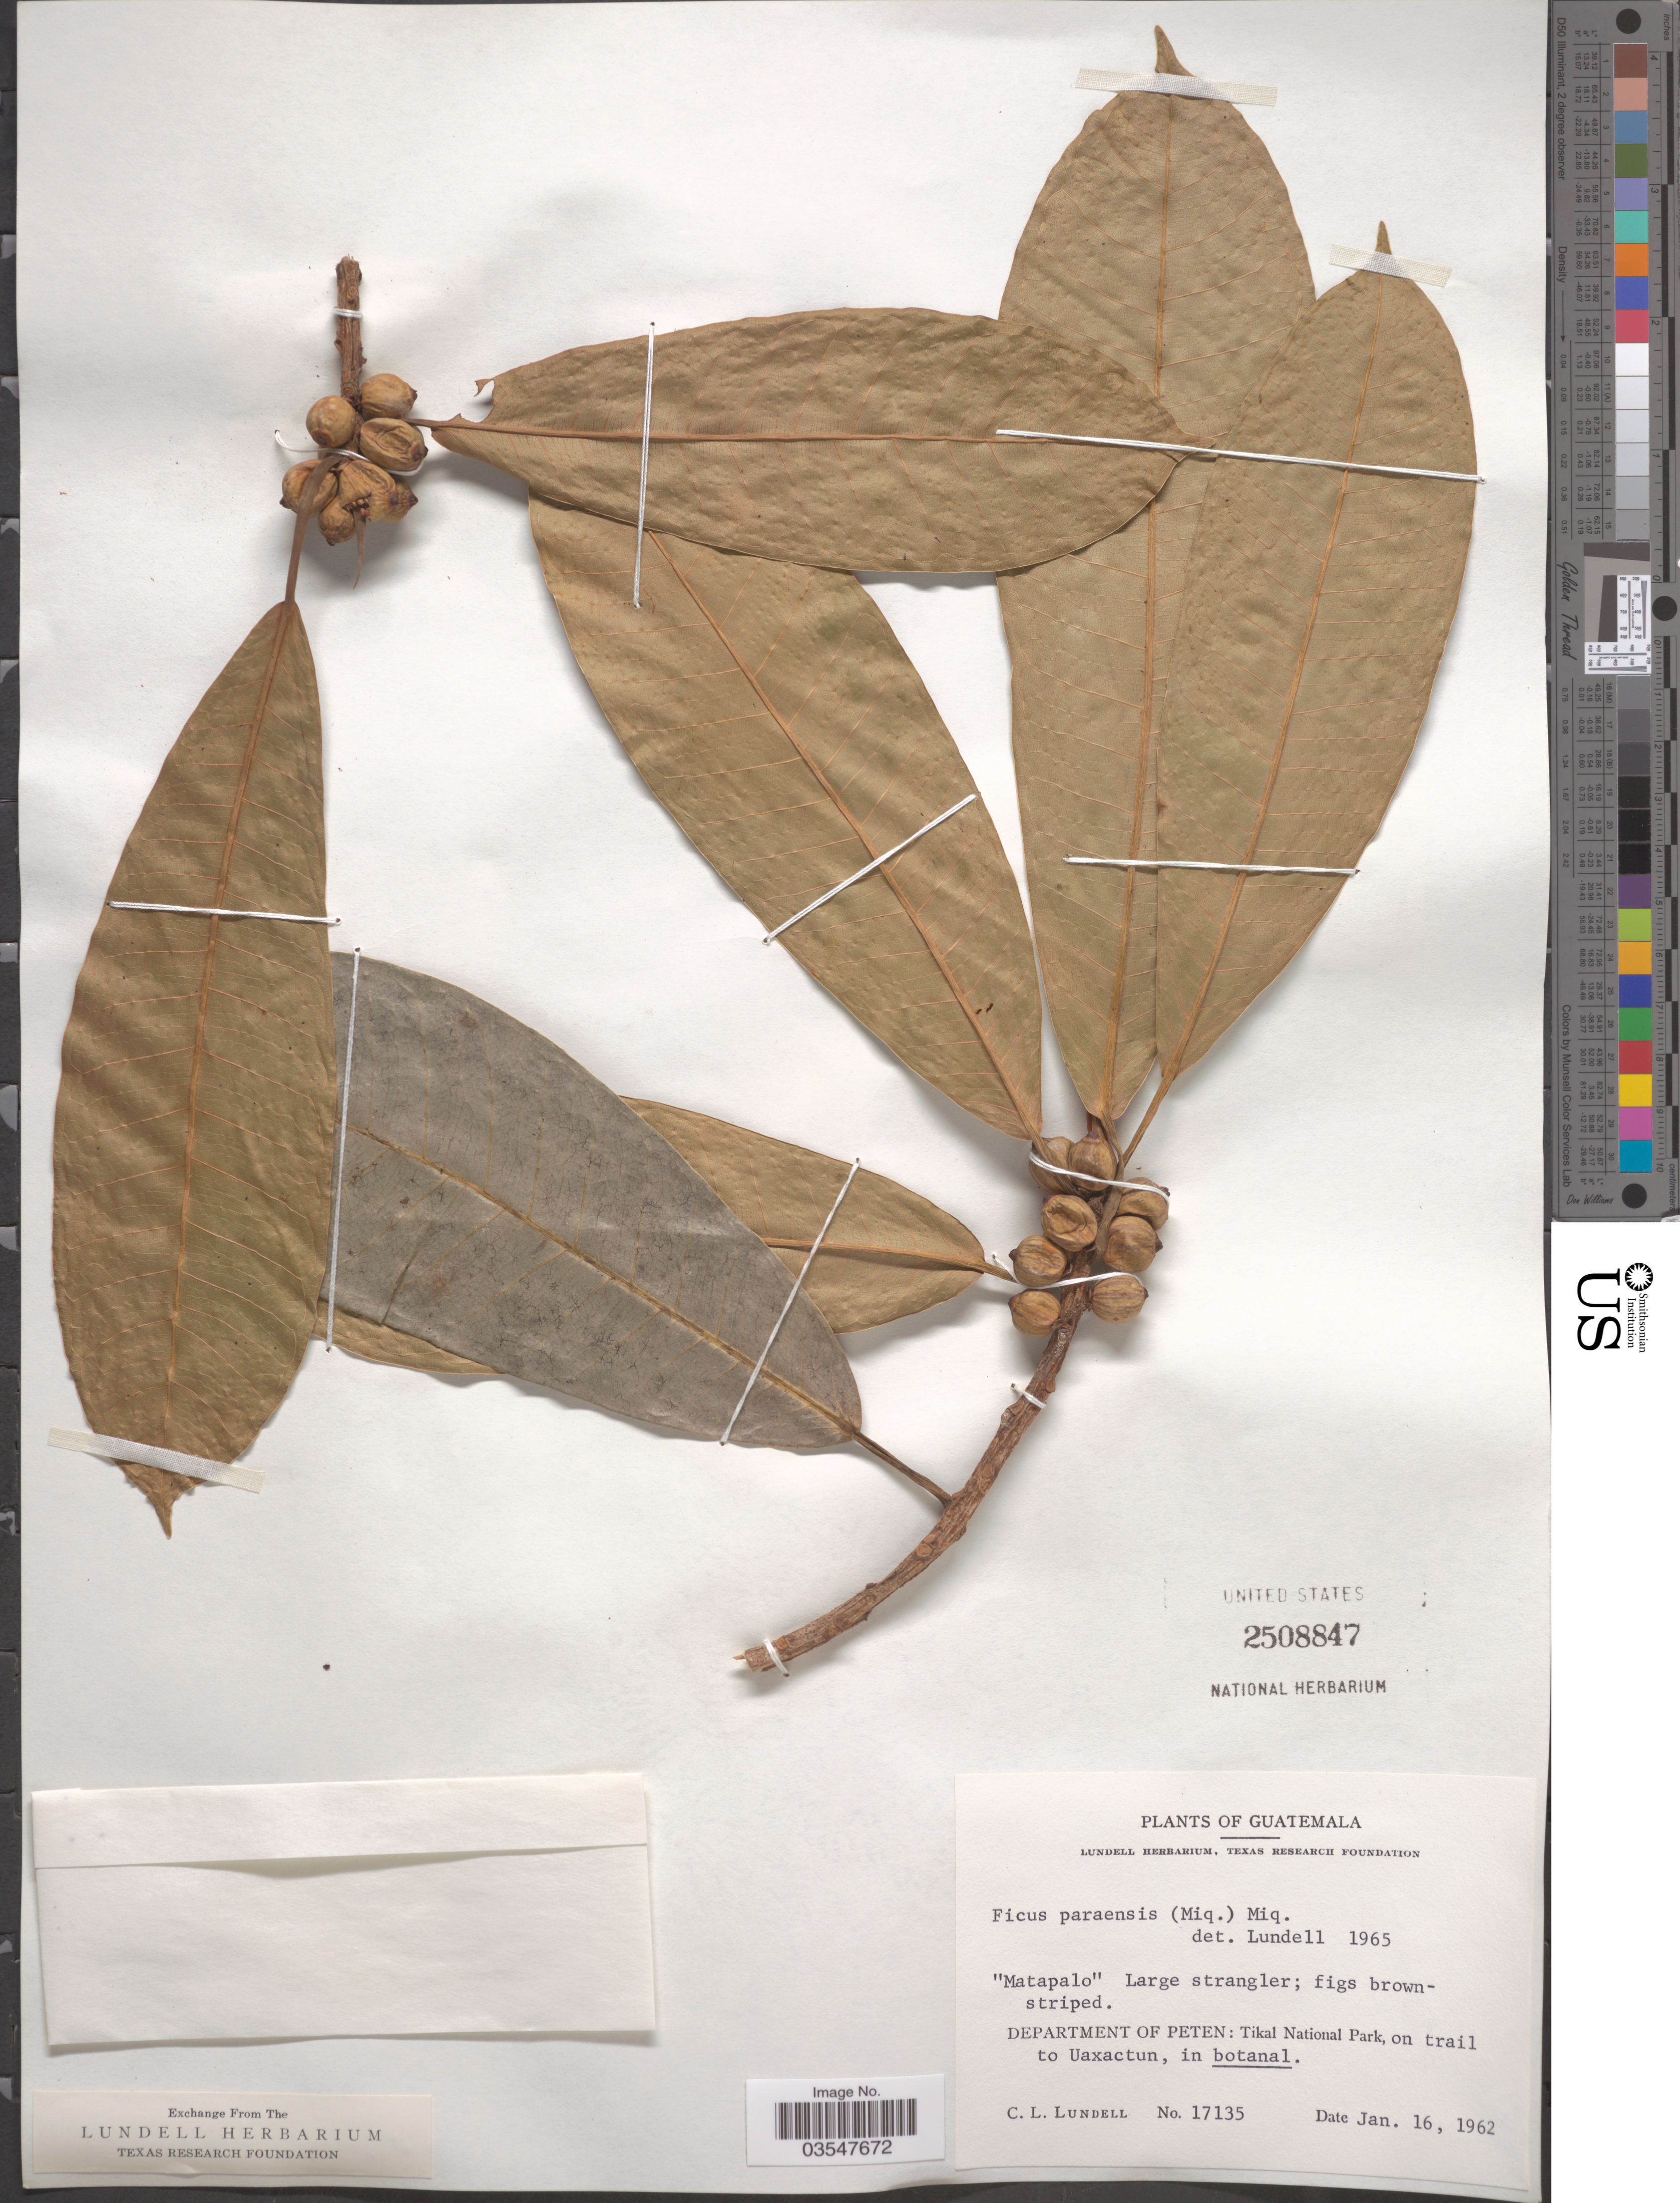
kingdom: Plantae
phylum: Tracheophyta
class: Magnoliopsida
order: Rosales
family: Moraceae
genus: Ficus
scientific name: Ficus paraensis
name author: (Miq.) Miq.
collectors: C. L. Lundell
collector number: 17135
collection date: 1962-01-16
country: Guatemala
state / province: El Peten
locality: Department of Peten: Tikal National Park, on trail to Uaxactun.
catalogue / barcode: US 2508847